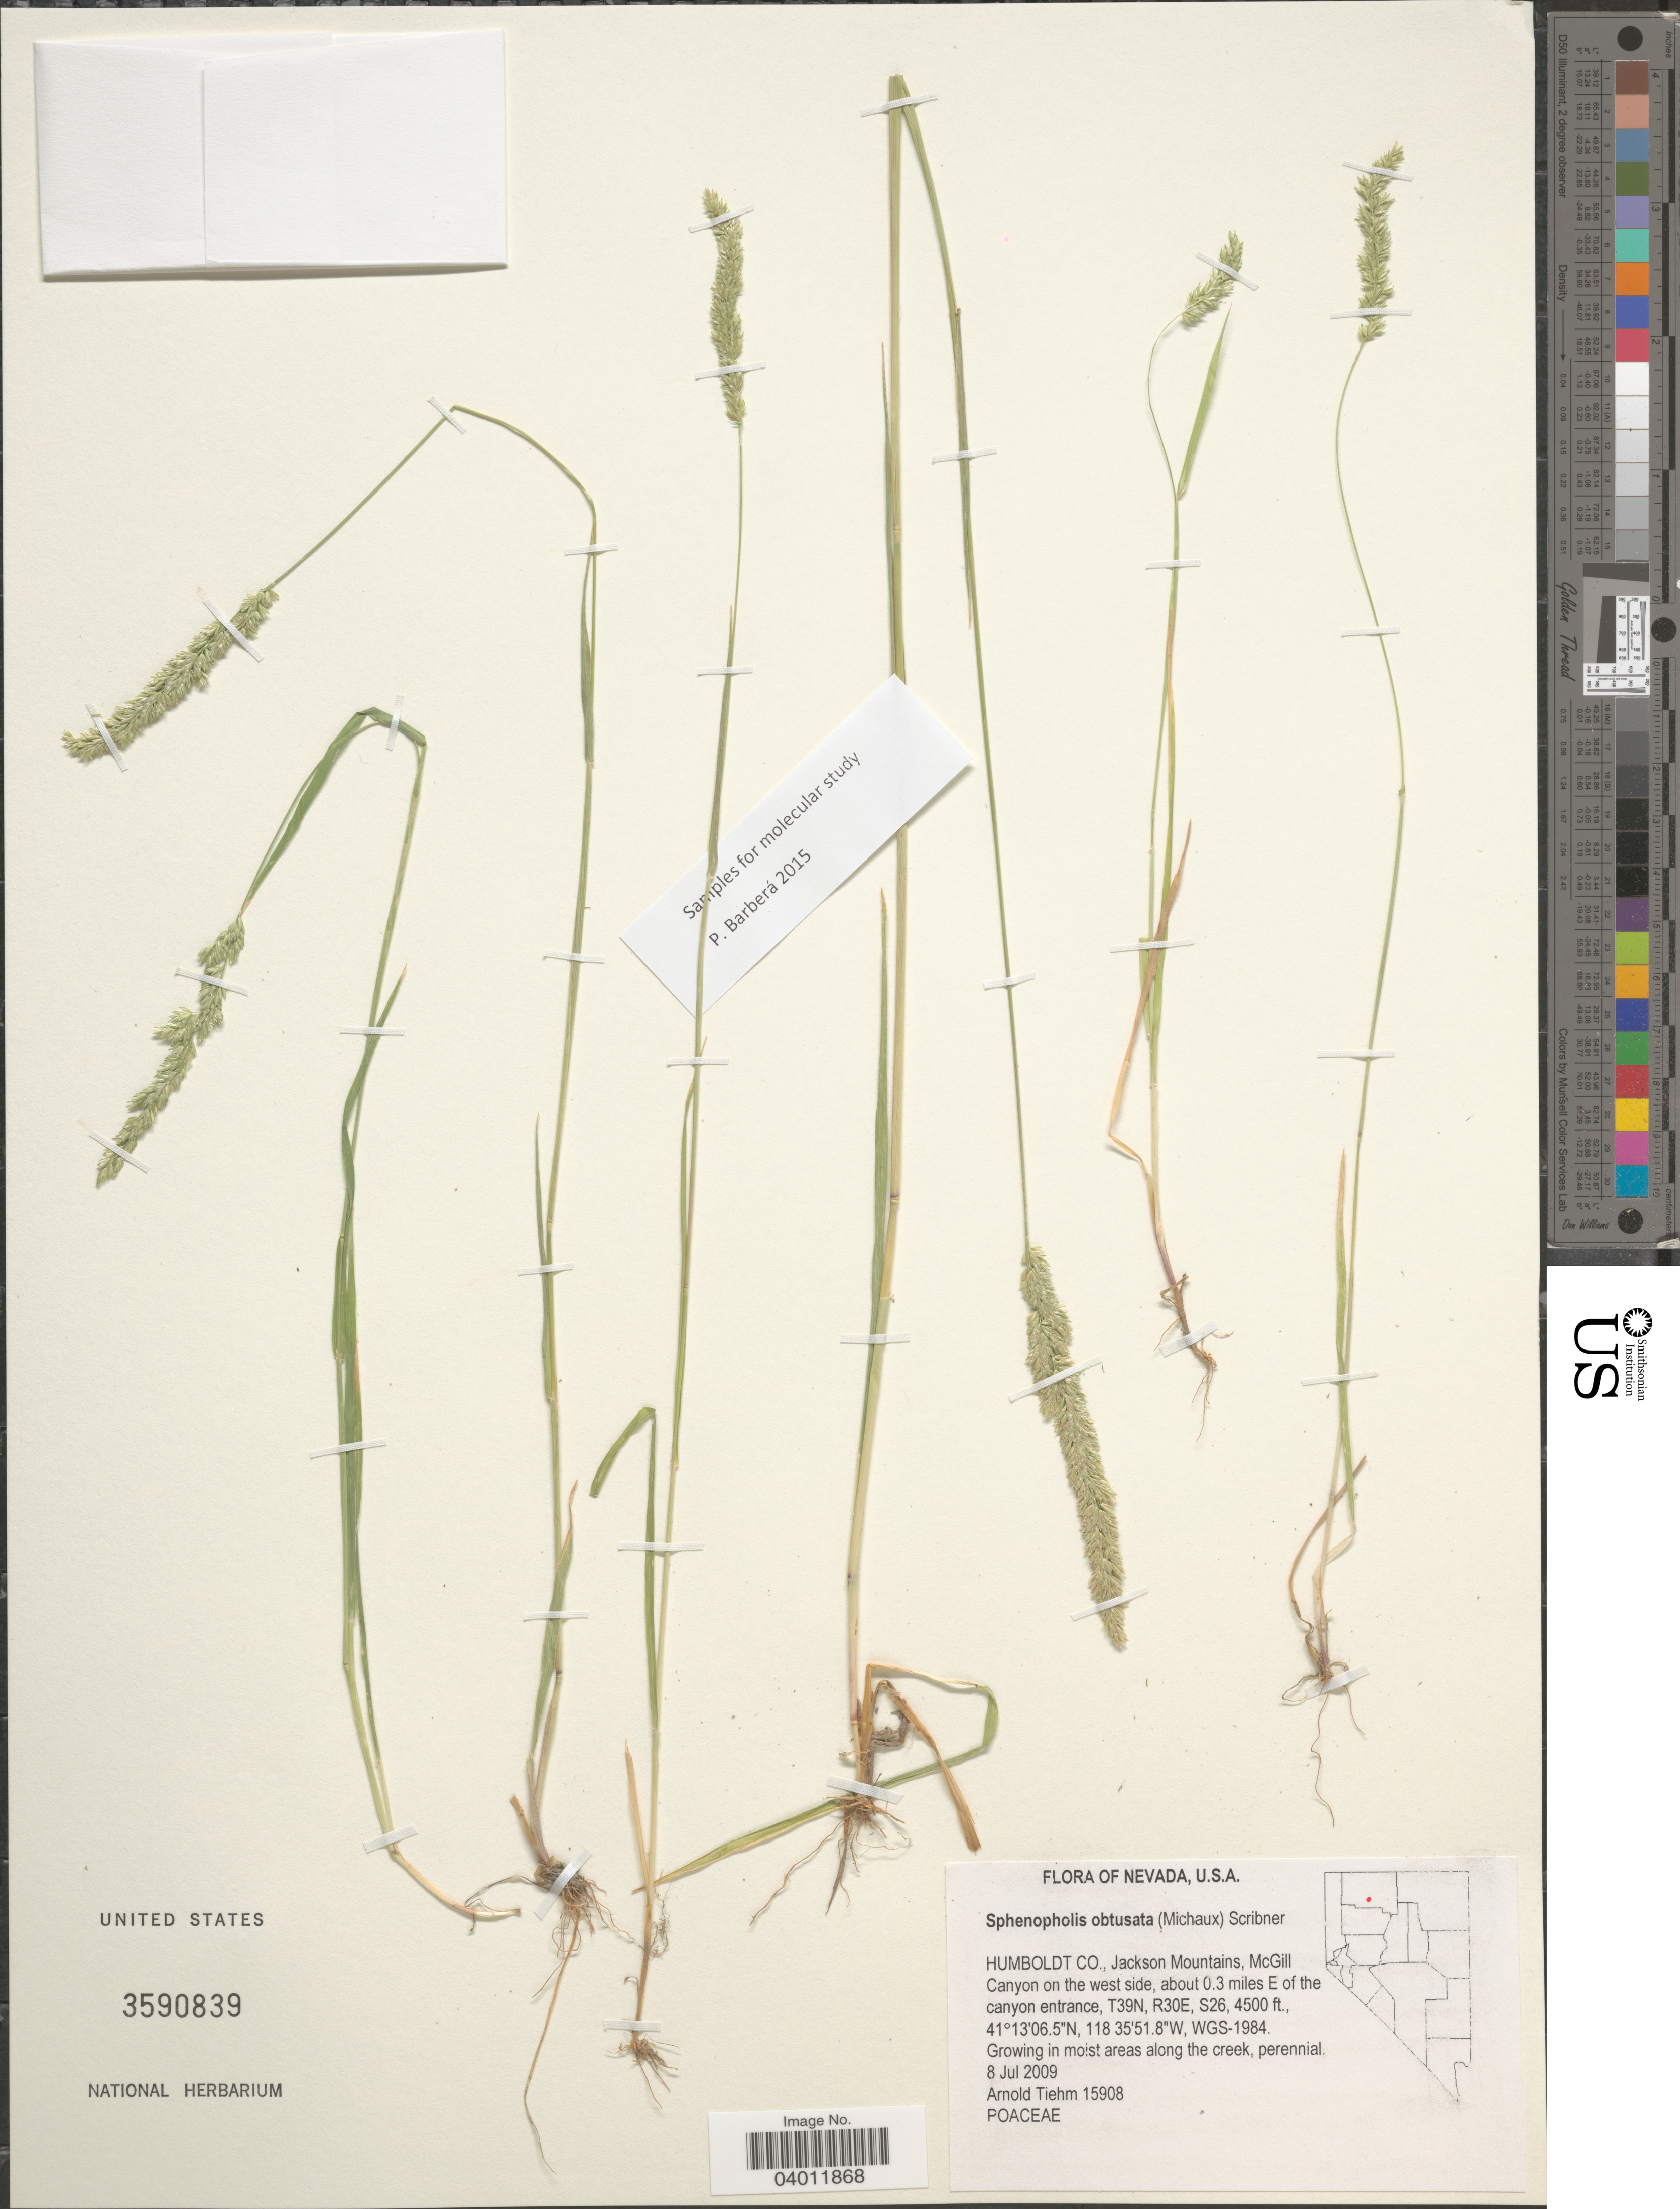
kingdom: Plantae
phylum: Tracheophyta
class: Liliopsida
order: Poales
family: Poaceae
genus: Sphenopholis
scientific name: Sphenopholis obtusata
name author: (Michx.) Scribn.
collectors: A. Tiehm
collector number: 15908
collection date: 2009-07-08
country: United States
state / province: Nevada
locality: Humboldt Co., Jackson Mountains, McGill Canyon on the west side, about 0.3 miles E of the canyon entrance, T39N, R30E, S26, WGS-1984.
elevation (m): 1372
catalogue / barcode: US 3590839